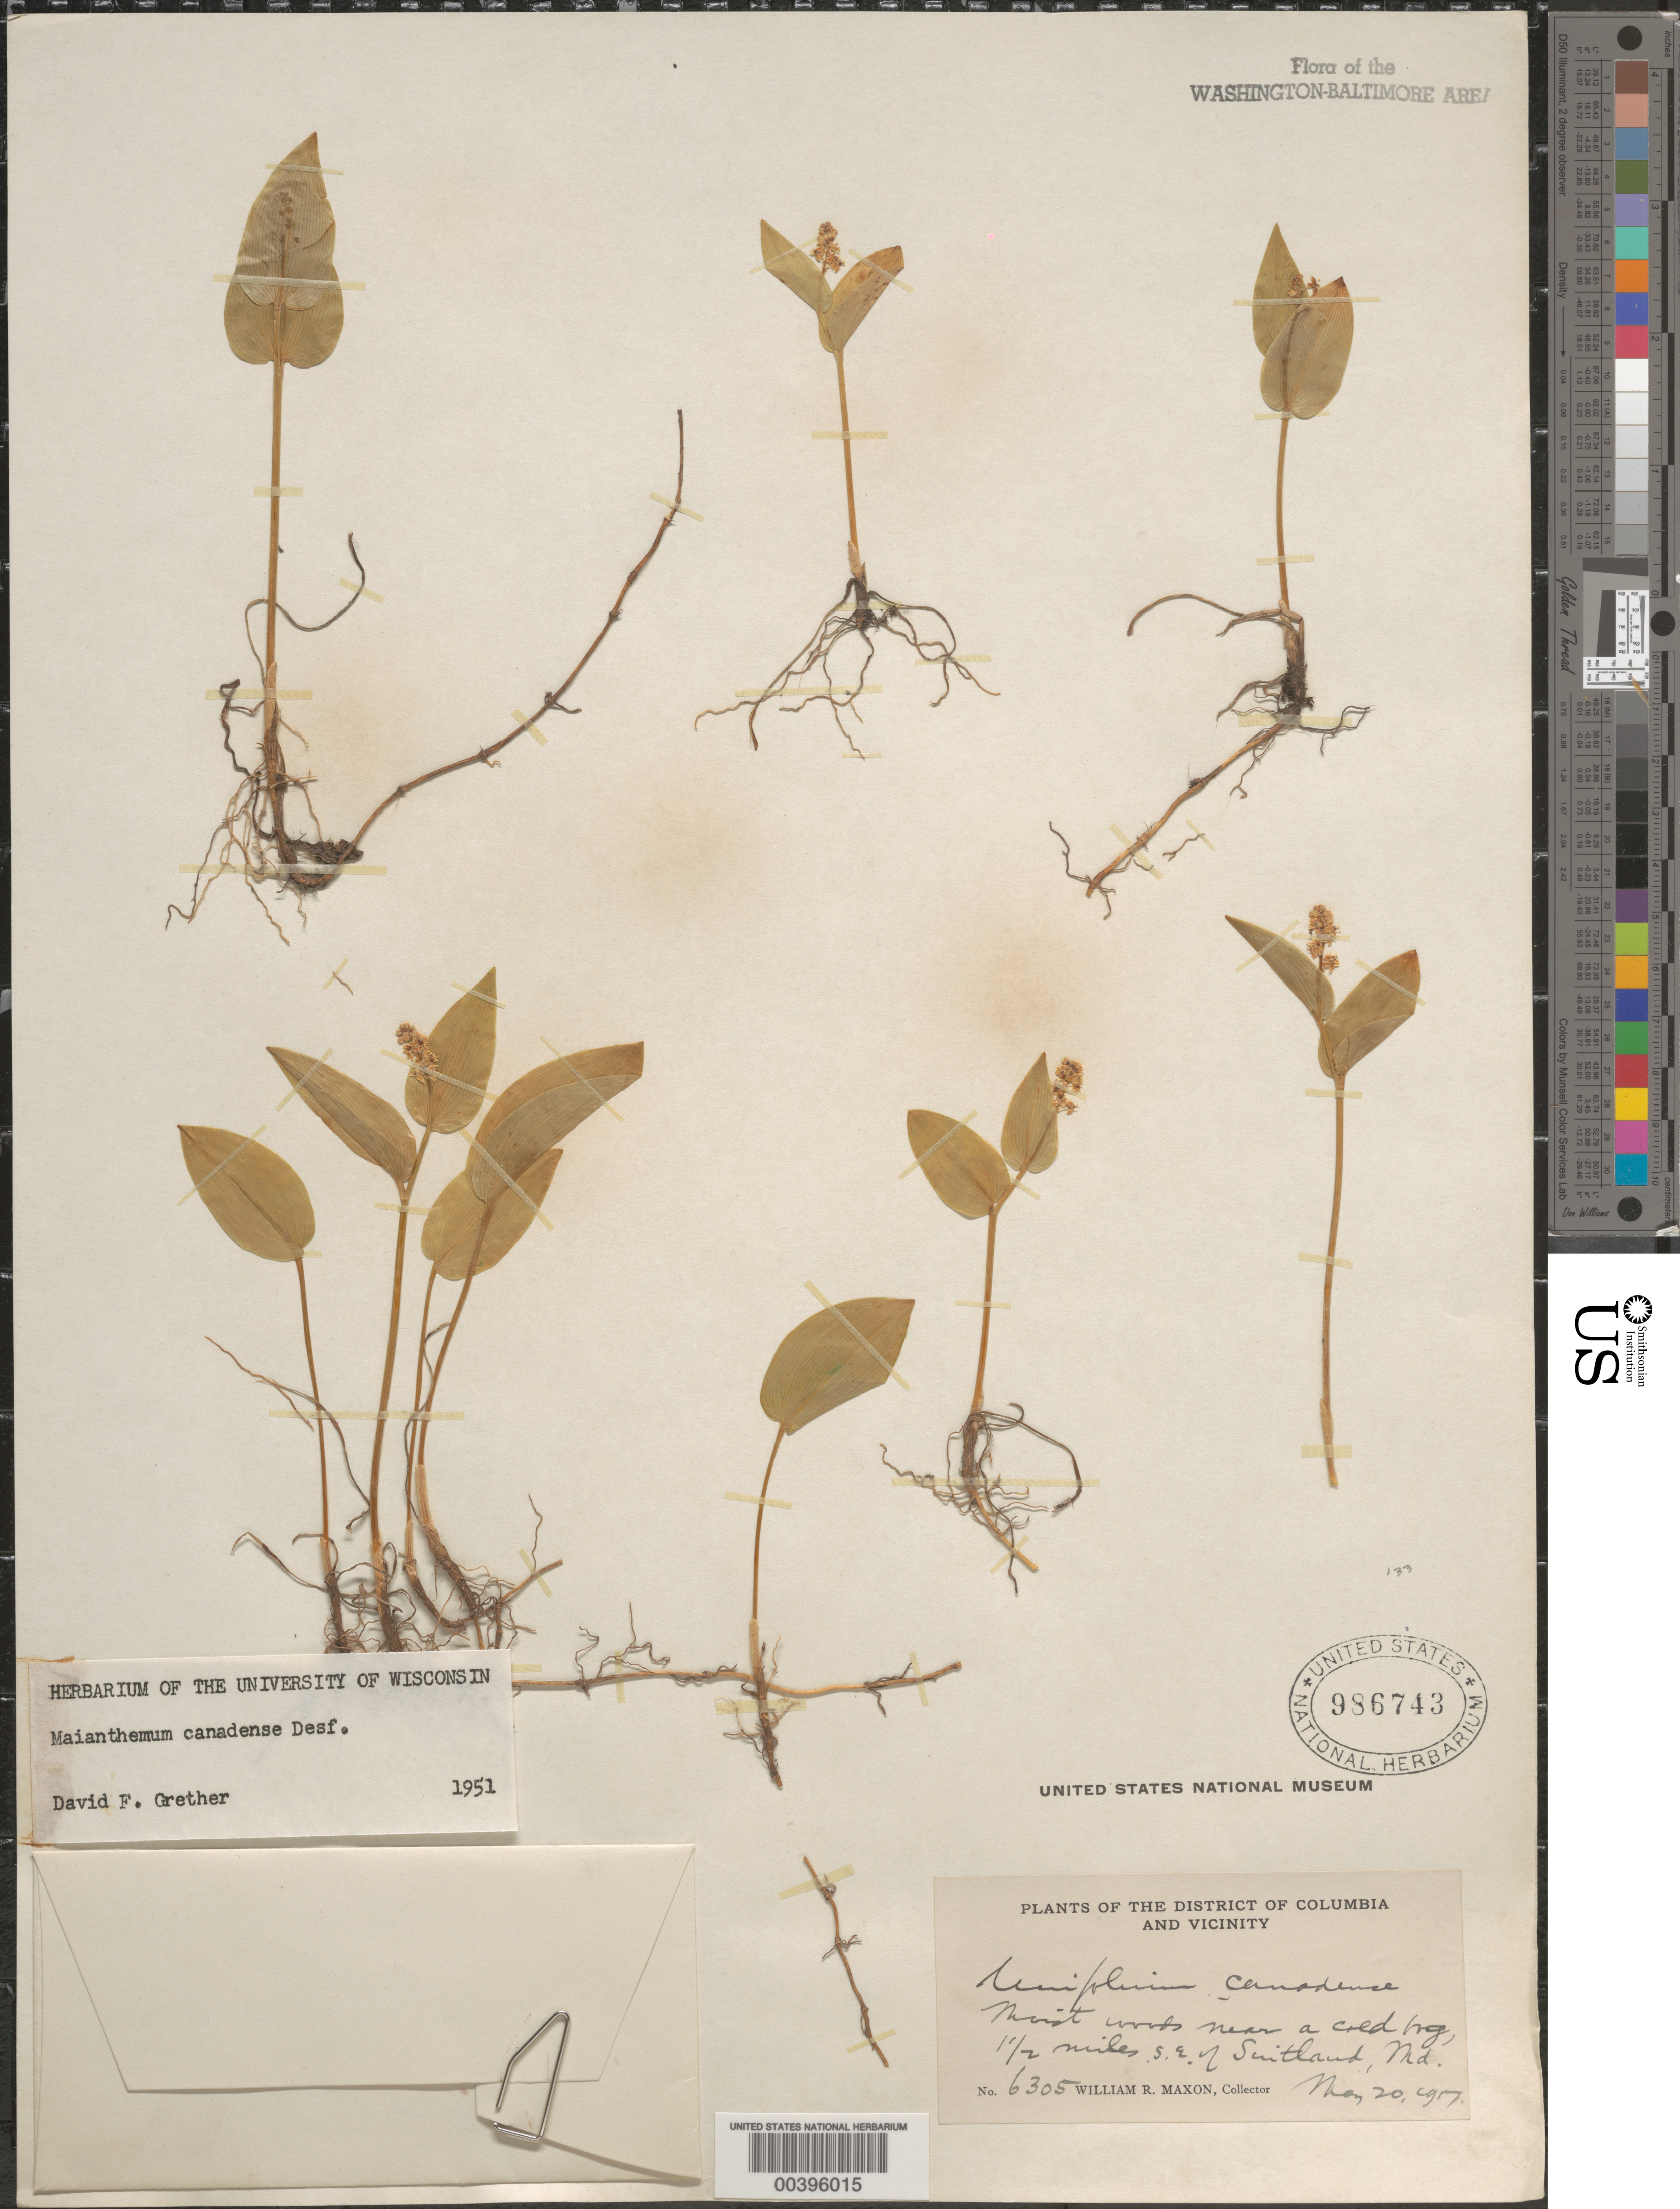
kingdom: Plantae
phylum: Tracheophyta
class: Liliopsida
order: Asparagales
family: Asparagaceae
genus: Maianthemum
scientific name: Maianthemum canadense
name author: Desf.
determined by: Grether, D. F.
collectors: W. R. Maxon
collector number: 6305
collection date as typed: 20 May 1917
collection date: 1917-05-20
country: United States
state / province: Maryland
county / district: Prince George's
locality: Southeast of Suitland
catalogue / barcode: US 986743